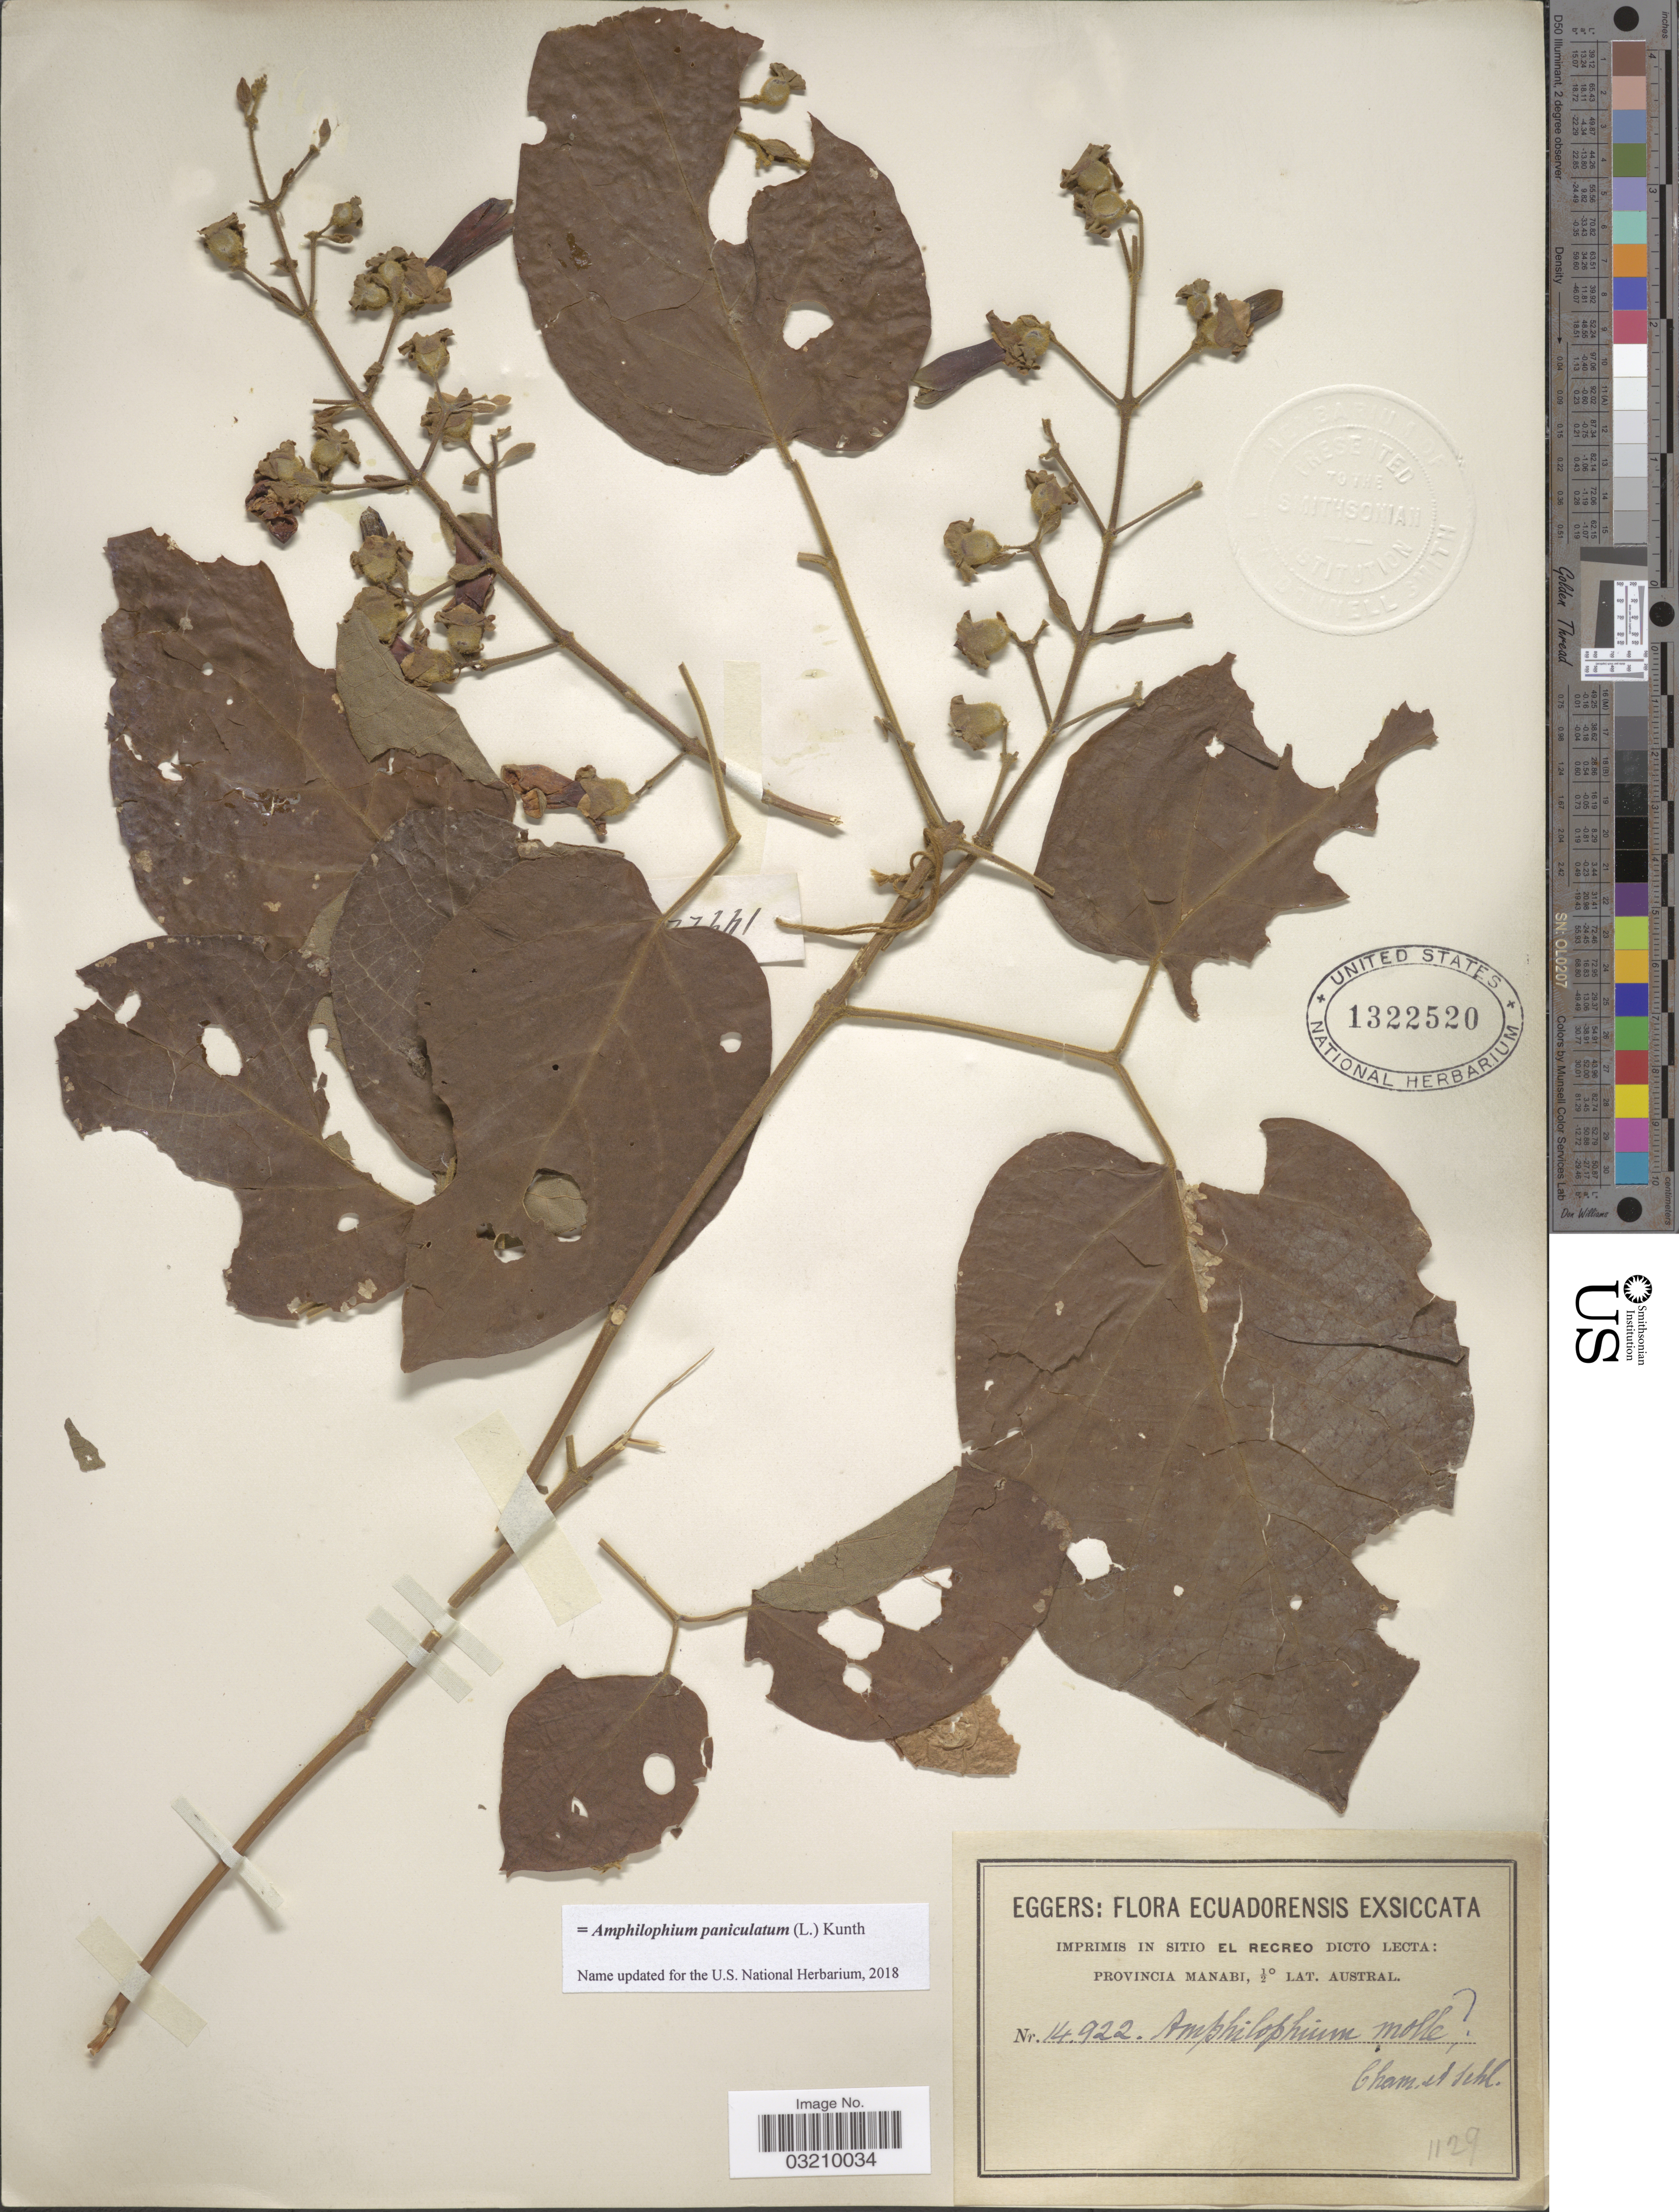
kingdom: Plantae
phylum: Tracheophyta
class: Magnoliopsida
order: Lamiales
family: Bignoniaceae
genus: Amphilophium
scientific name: Amphilophium paniculatum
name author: (L.) Kunth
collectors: -. Eggers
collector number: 14922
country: Ecuador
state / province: Manabí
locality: Imprimis in sitio el recreo dicto lecta.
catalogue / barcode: US 1322520